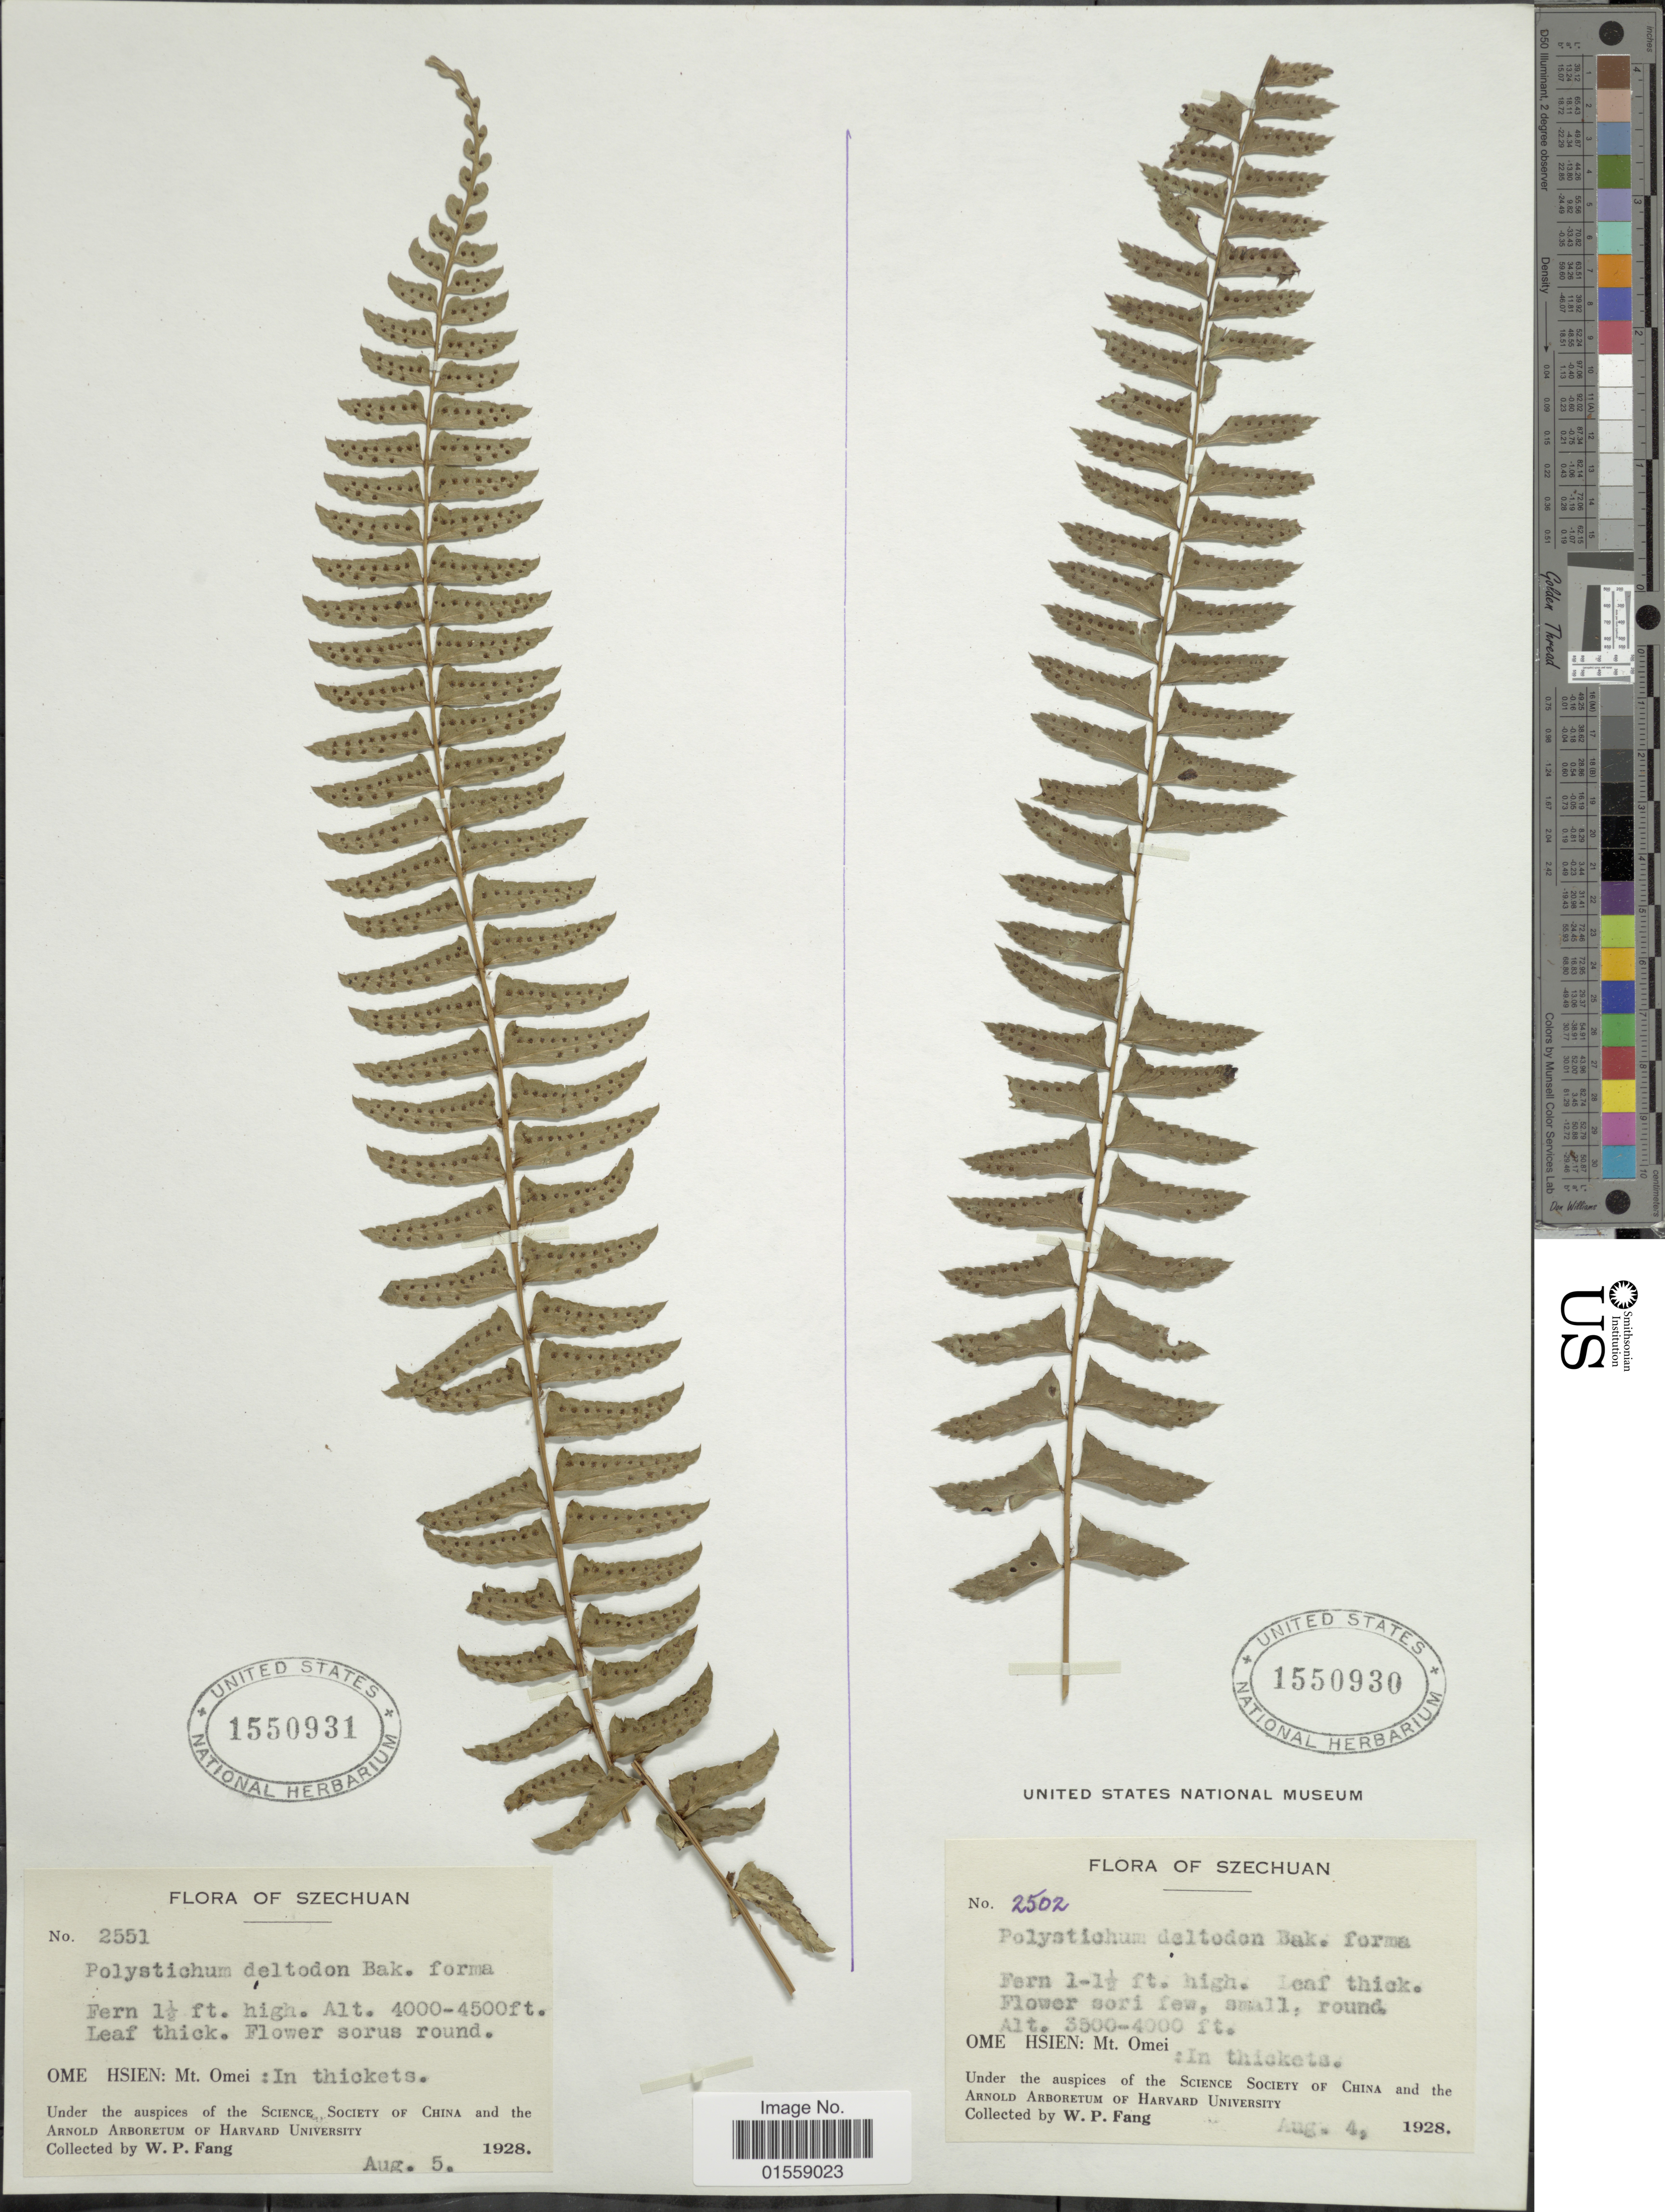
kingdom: Plantae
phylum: Tracheophyta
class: Polypodiopsida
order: Polypodiales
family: Dryopteridaceae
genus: Polystichum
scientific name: Polystichum deltodon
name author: (Baker) Diels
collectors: W. P. Fang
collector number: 2551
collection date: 1928-08-05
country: China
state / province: Sichuan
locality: Szechuan, Ome Hsien: Mt. Omei: in thickets.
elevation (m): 1219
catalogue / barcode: US 1550931